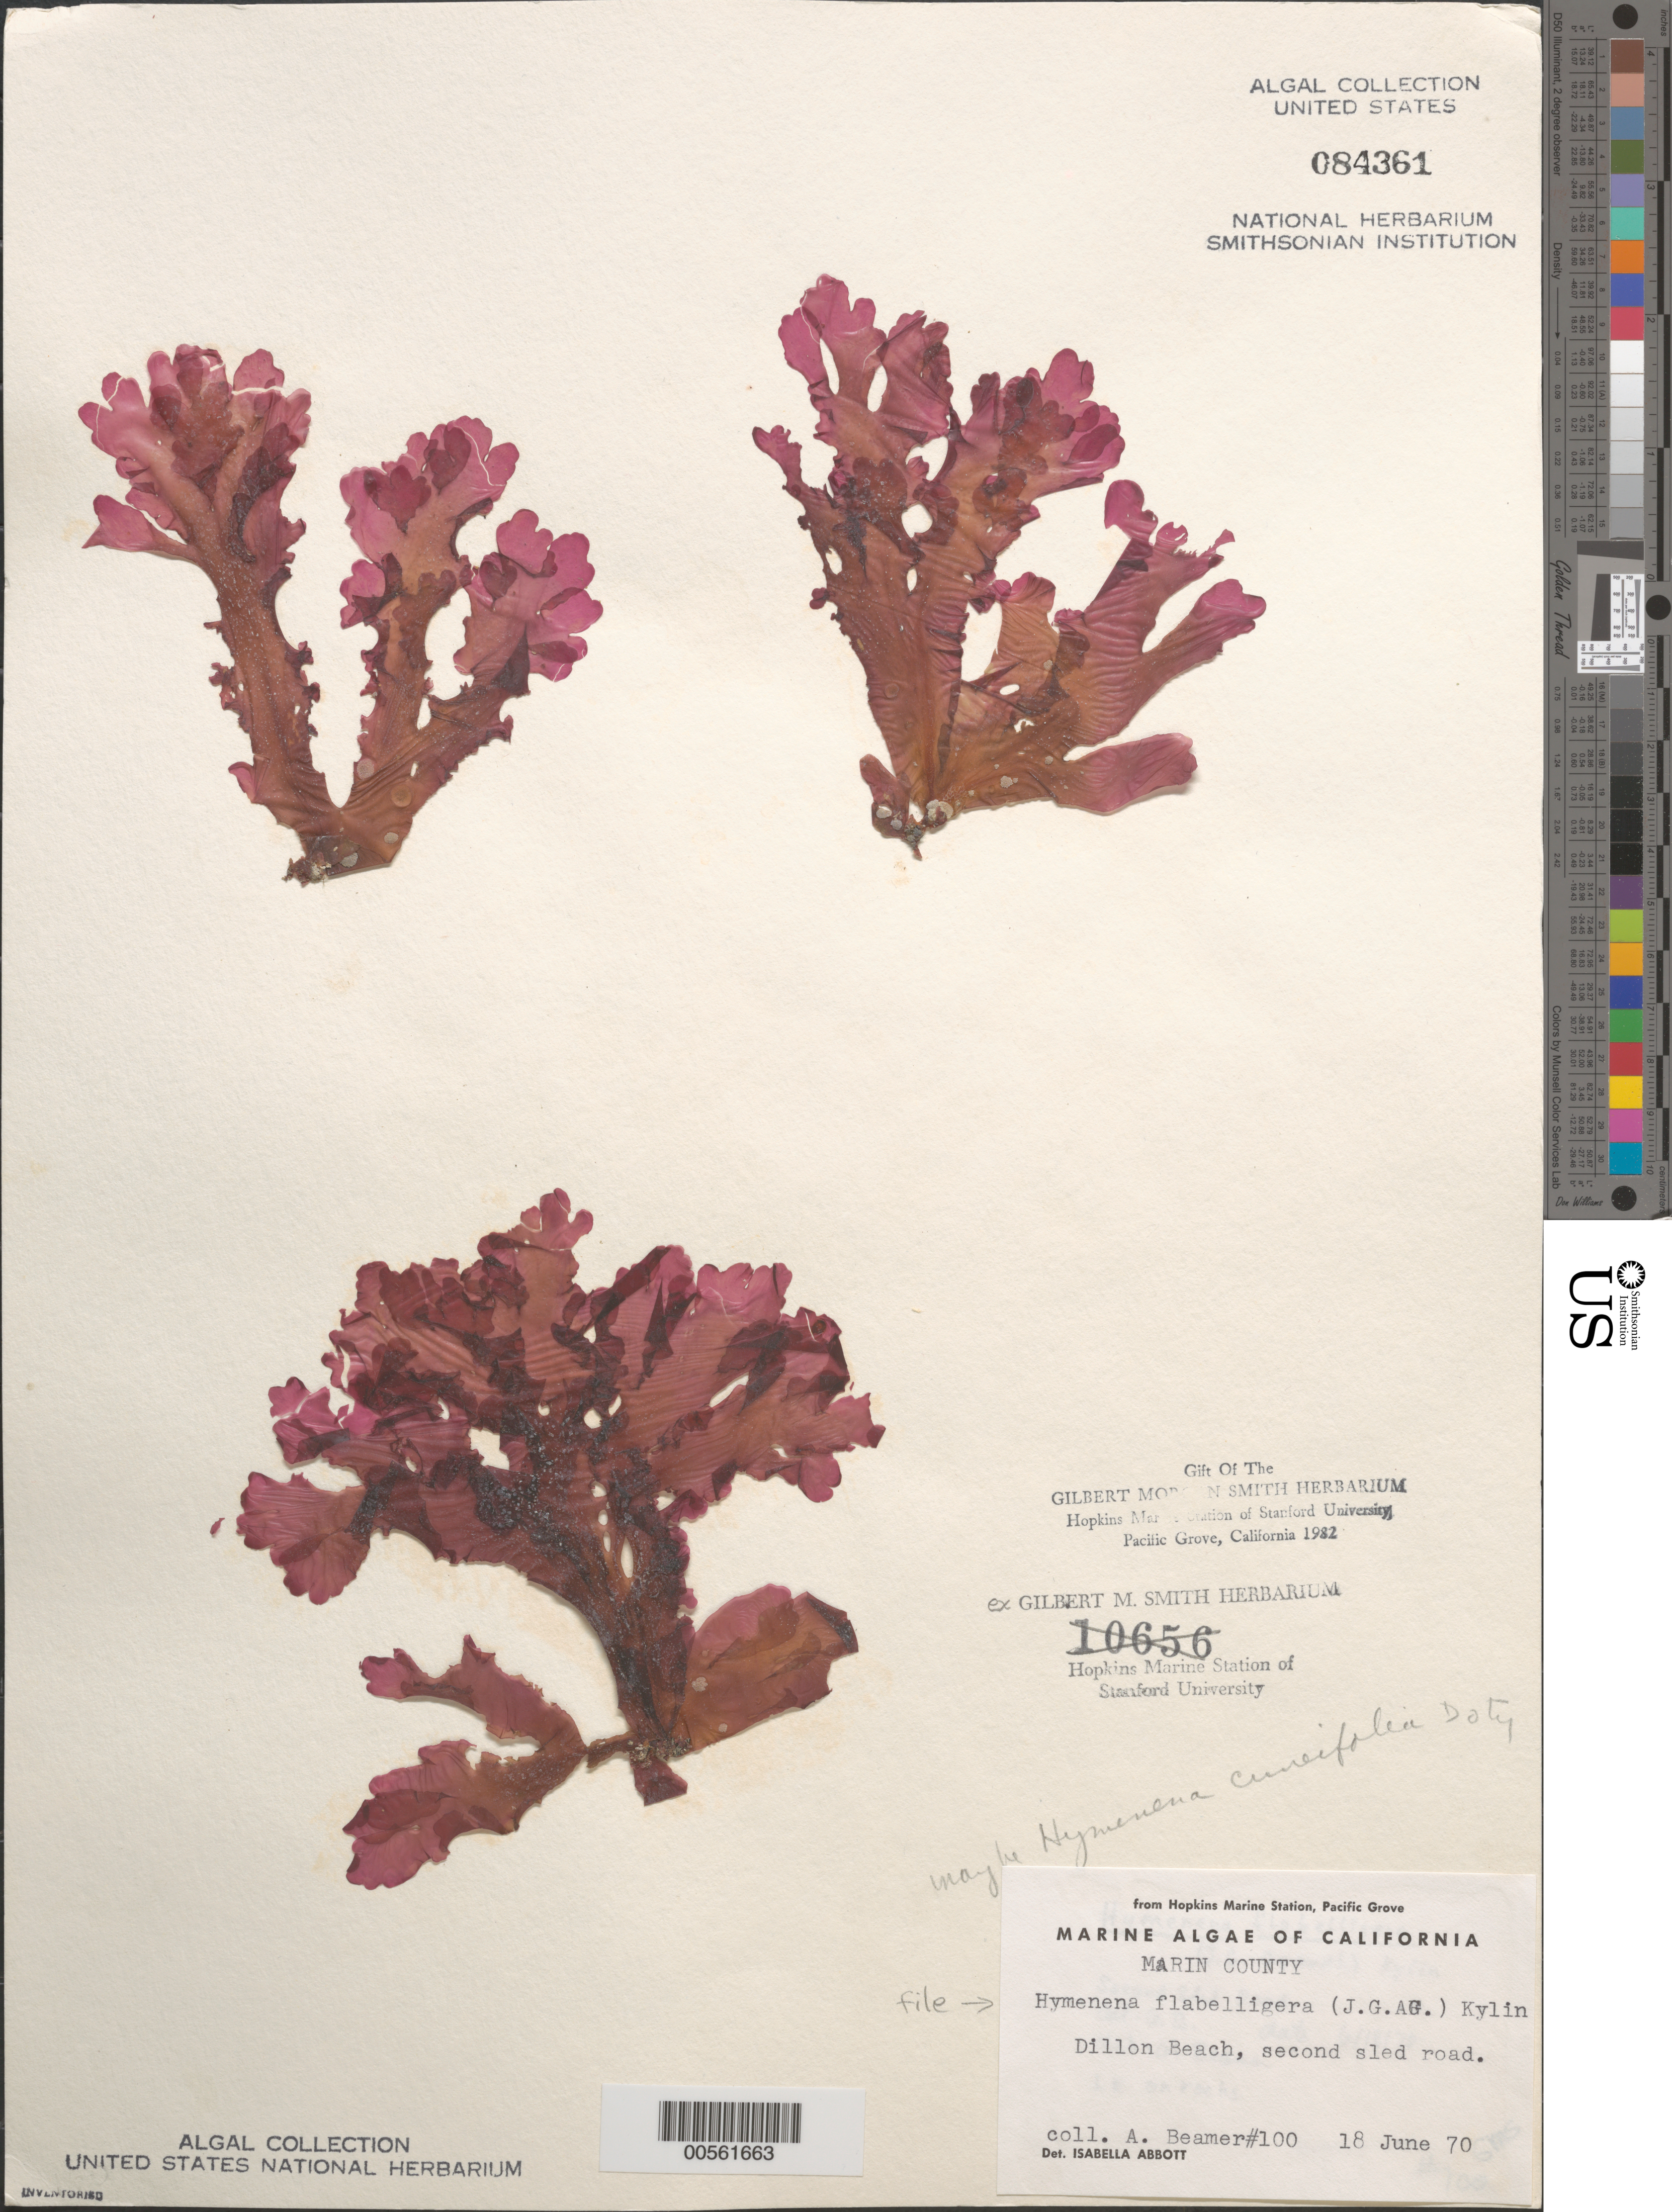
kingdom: Plantae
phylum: Rhodophyta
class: Florideophyceae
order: Ceramiales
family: Delesseriaceae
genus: Hymenena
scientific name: Hymenena flabelligera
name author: (J. Agardh) Kylin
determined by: Abbott, Isabella A.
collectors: A. Beamer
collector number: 100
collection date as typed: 18 Jun 1970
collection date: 1970-06-18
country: United States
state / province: California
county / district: Marin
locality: Dillons Beach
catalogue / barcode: US 84361